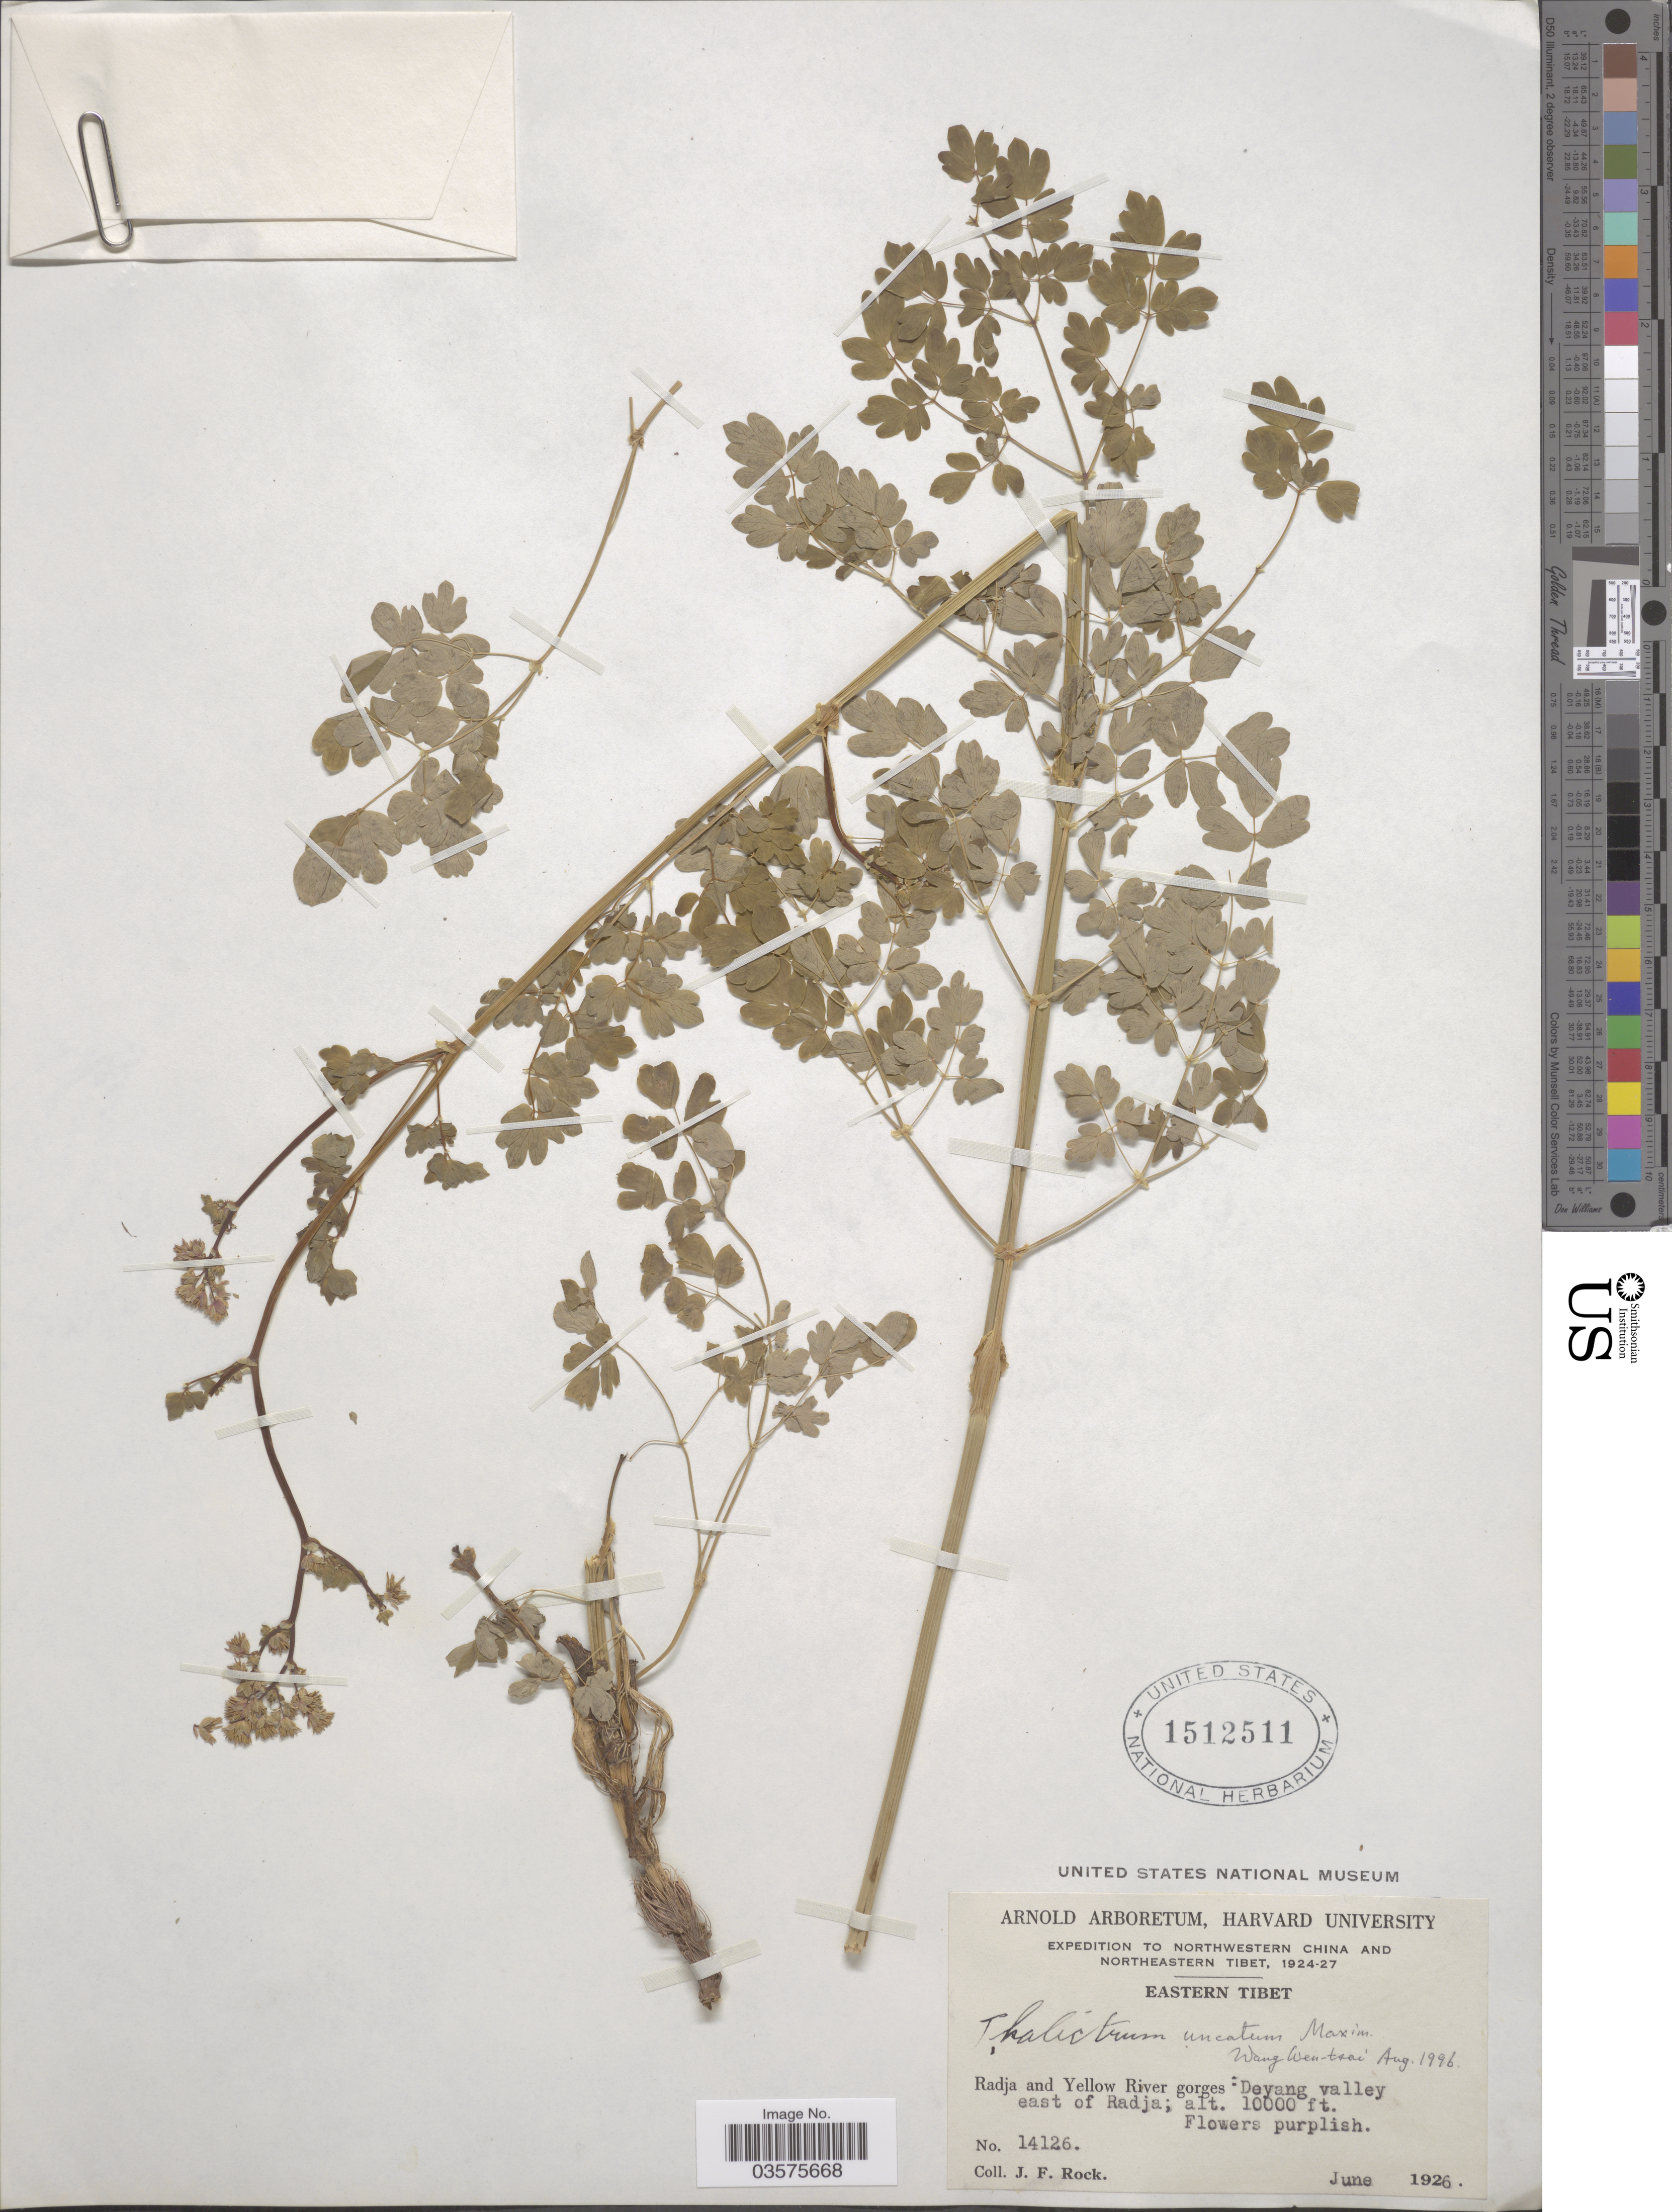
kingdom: Plantae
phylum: Tracheophyta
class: Magnoliopsida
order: Ranunculales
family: Ranunculaceae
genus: Thalictrum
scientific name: Thalictrum uncatum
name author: Maxim.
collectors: J. Rock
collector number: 14126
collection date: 1926-06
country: China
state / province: Xizang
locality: Northwestern China and Northeastern Tibet. Eastern Tibet. Radja and Yellow River gorges: Deyang valley east of Radja.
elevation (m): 3048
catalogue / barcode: US 1512511